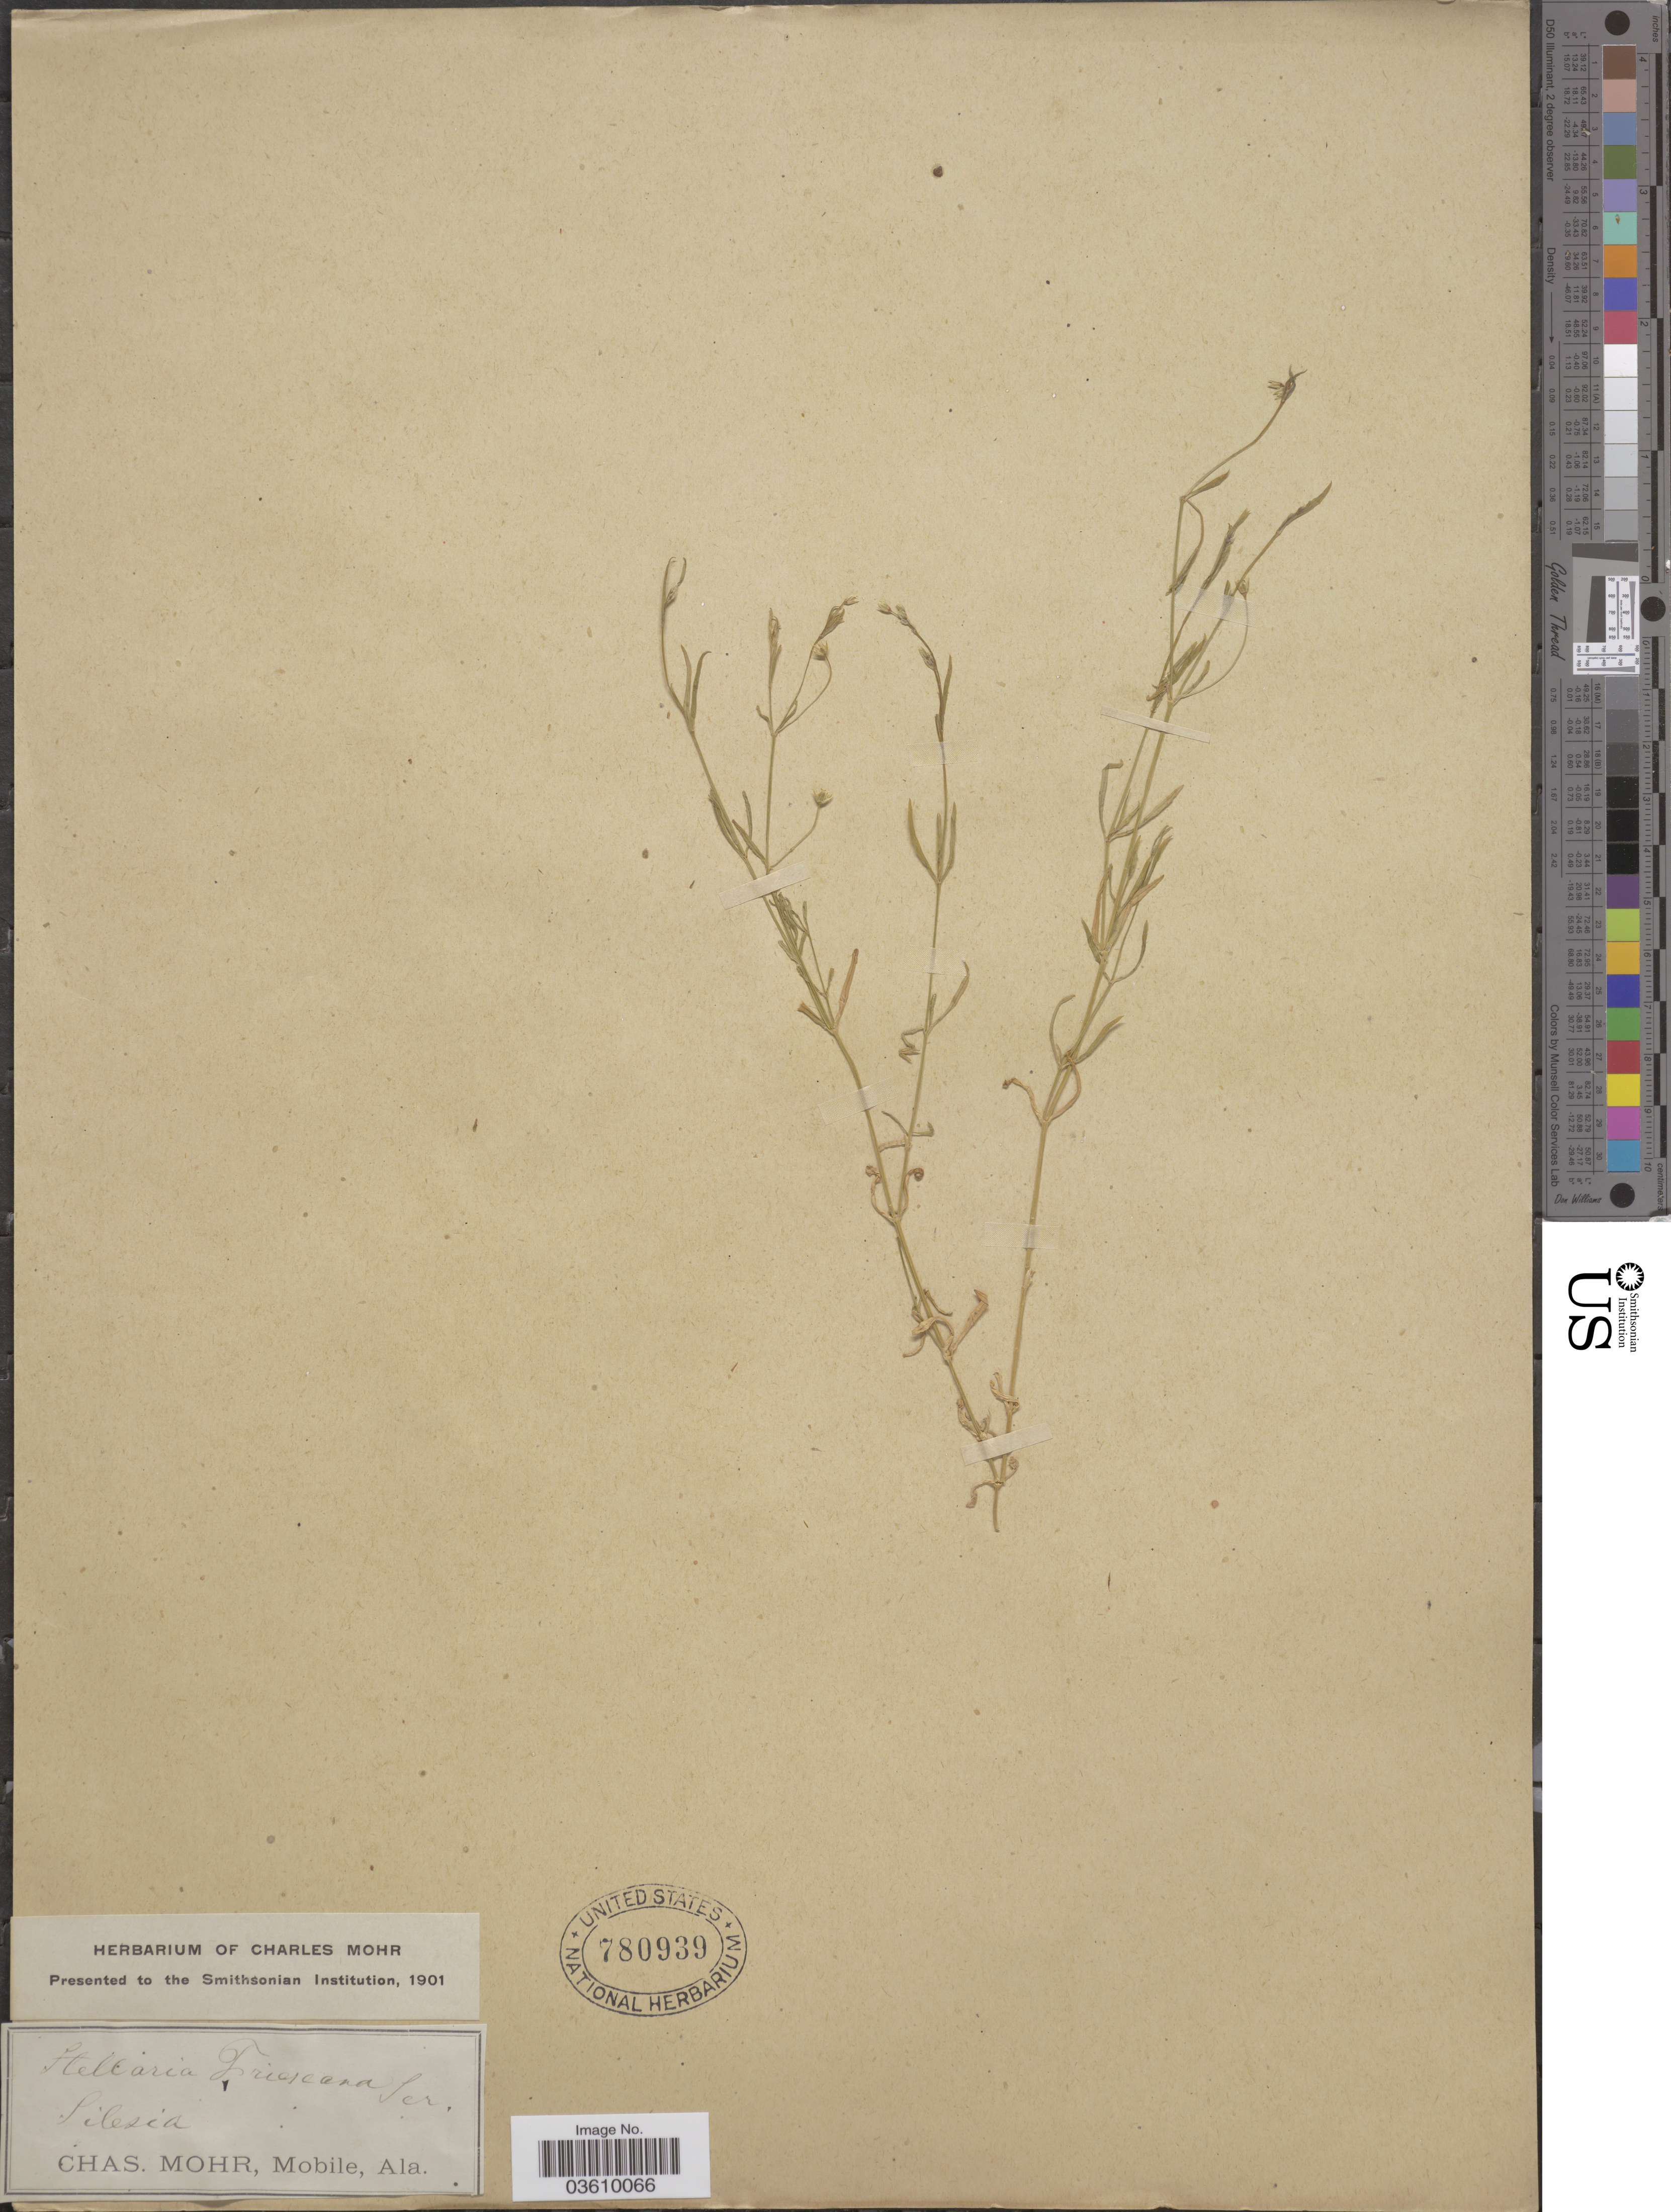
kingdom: Plantae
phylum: Tracheophyta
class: Magnoliopsida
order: Caryophyllales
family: Caryophyllaceae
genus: Stellaria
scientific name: Stellaria friesiana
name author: Ser.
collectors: Mohr, C. T. (herbarium)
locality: Silesia.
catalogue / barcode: US 780939